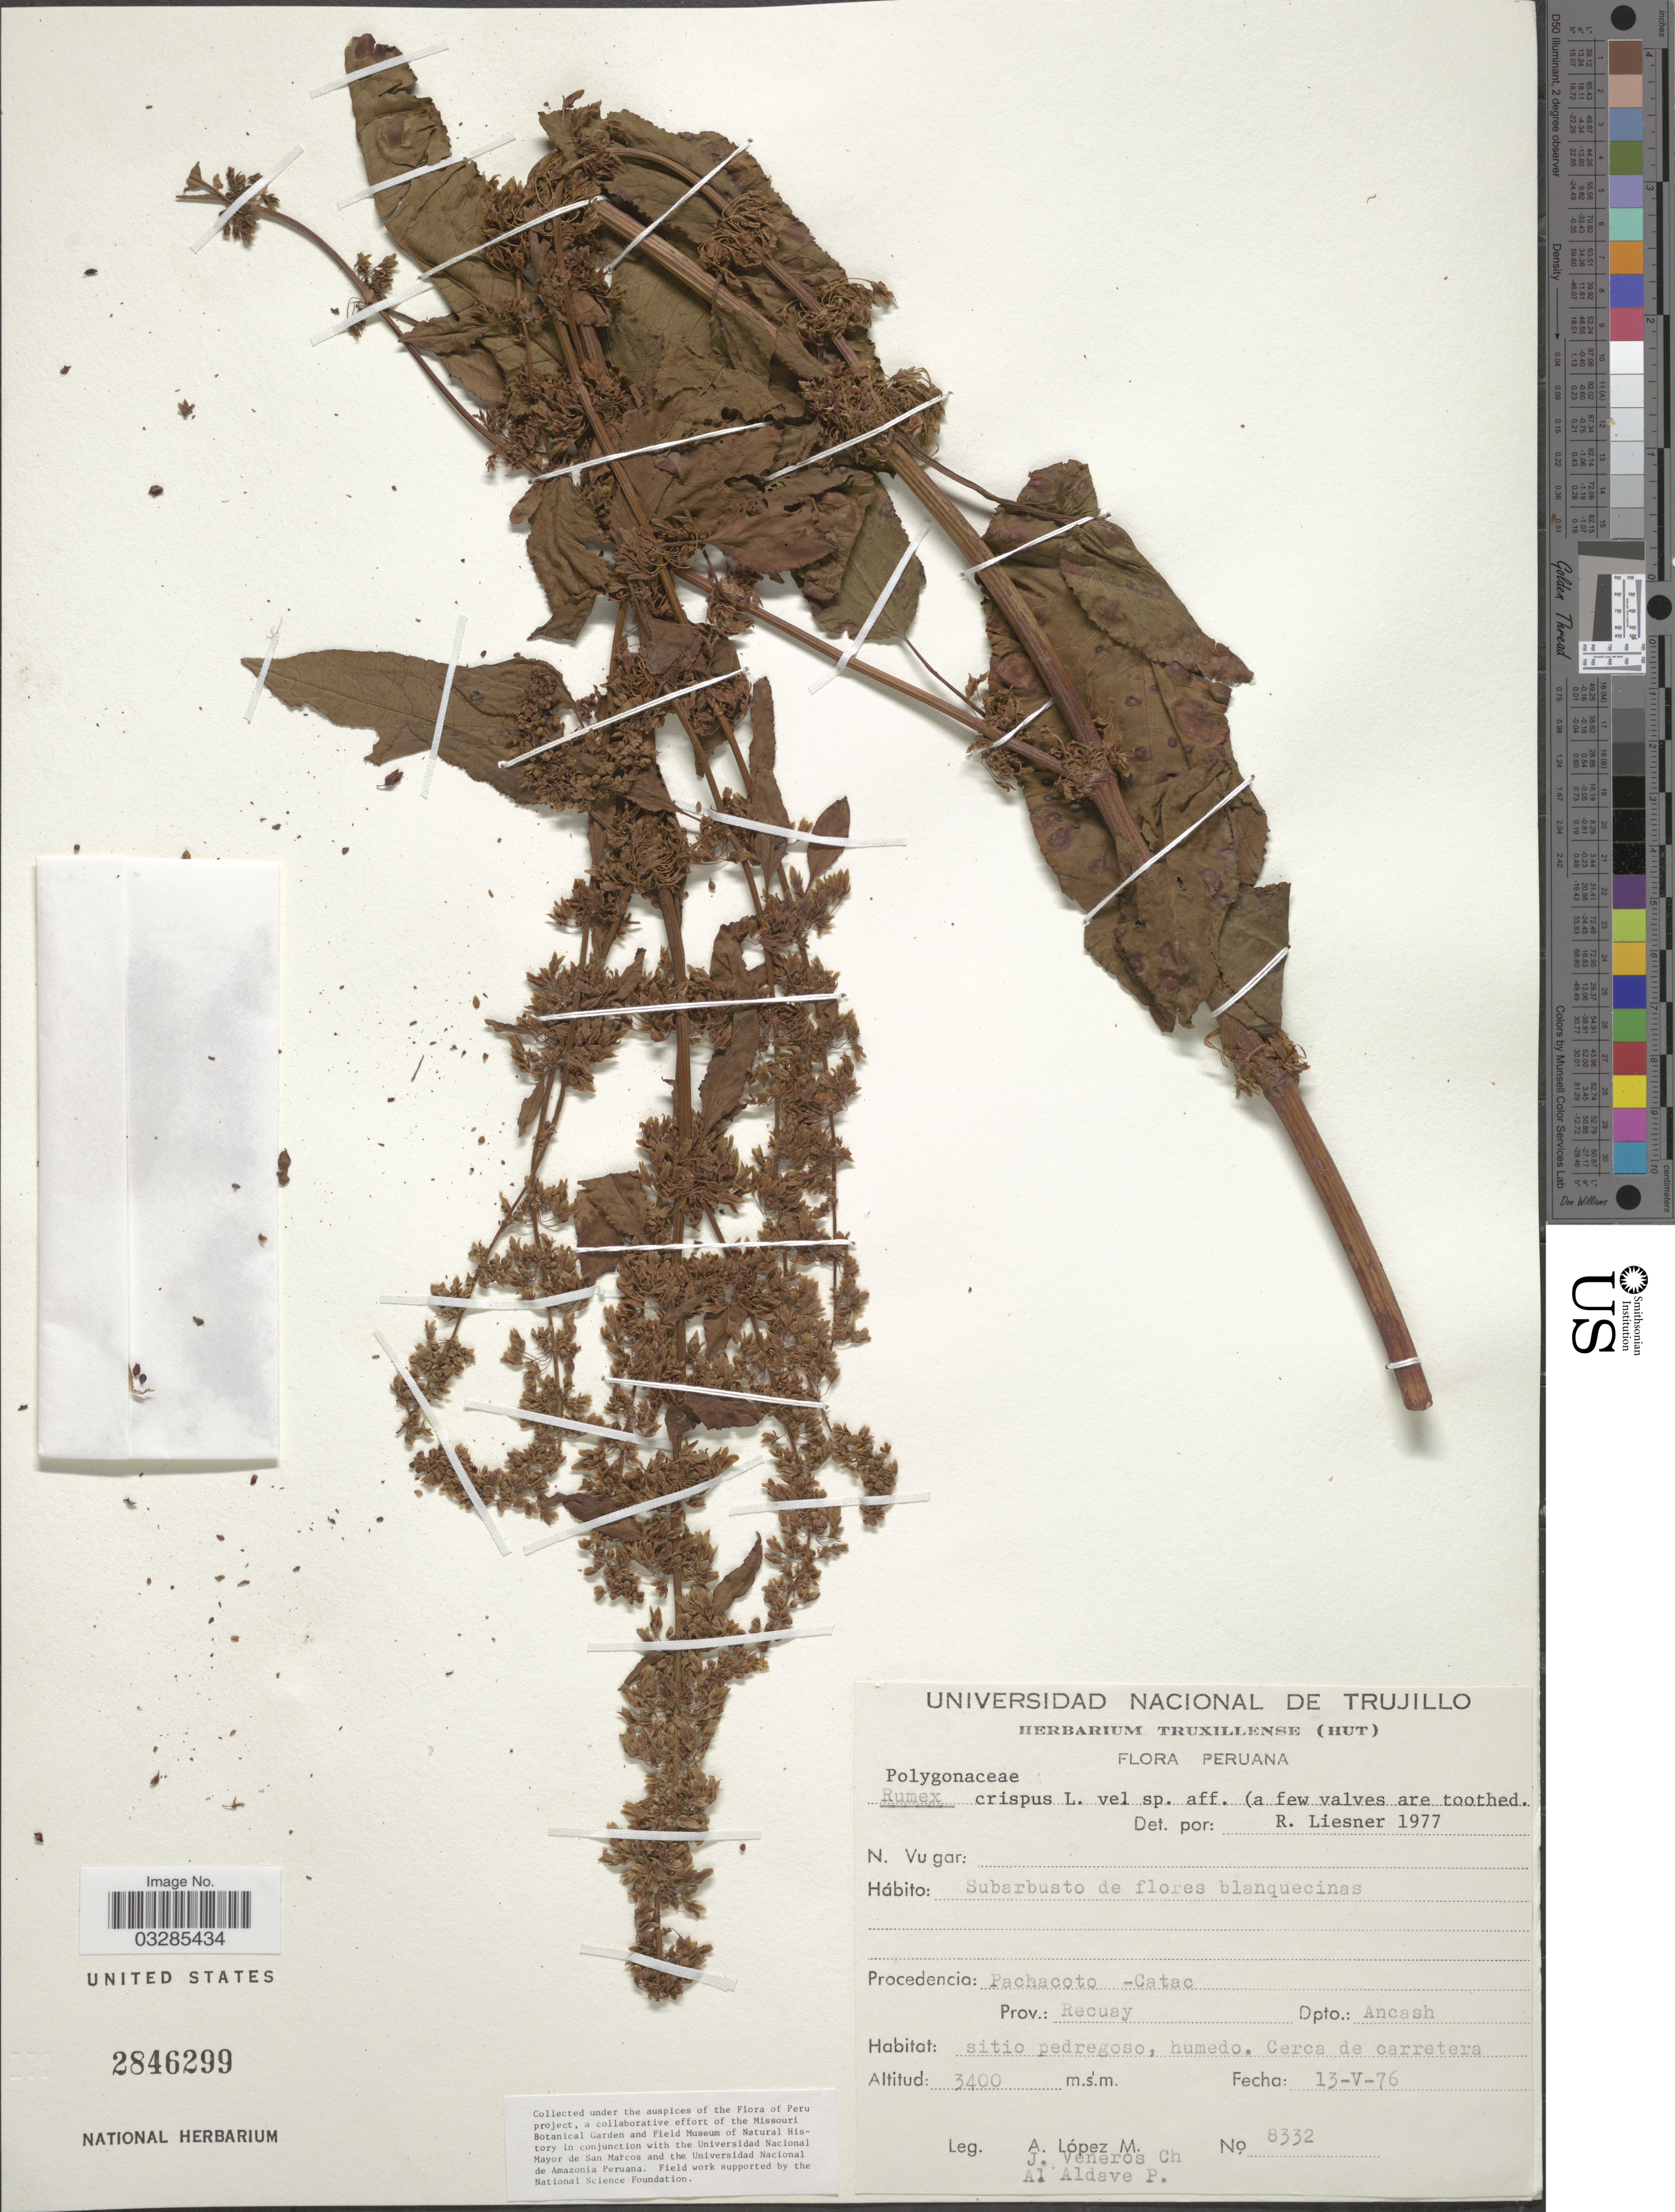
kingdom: Plantae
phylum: Tracheophyta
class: Magnoliopsida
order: Caryophyllales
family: Polygonaceae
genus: Rumex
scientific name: Rumex sp.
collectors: A. López M., J. Veneros & A. Aldave P.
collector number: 8332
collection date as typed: Transcribed d/m/y: 13/5/76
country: Peru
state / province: Ancash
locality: Pachacoto - Catac. Prov.: Recuay. Dpto.: Ancash.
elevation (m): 3400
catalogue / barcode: US 2846299